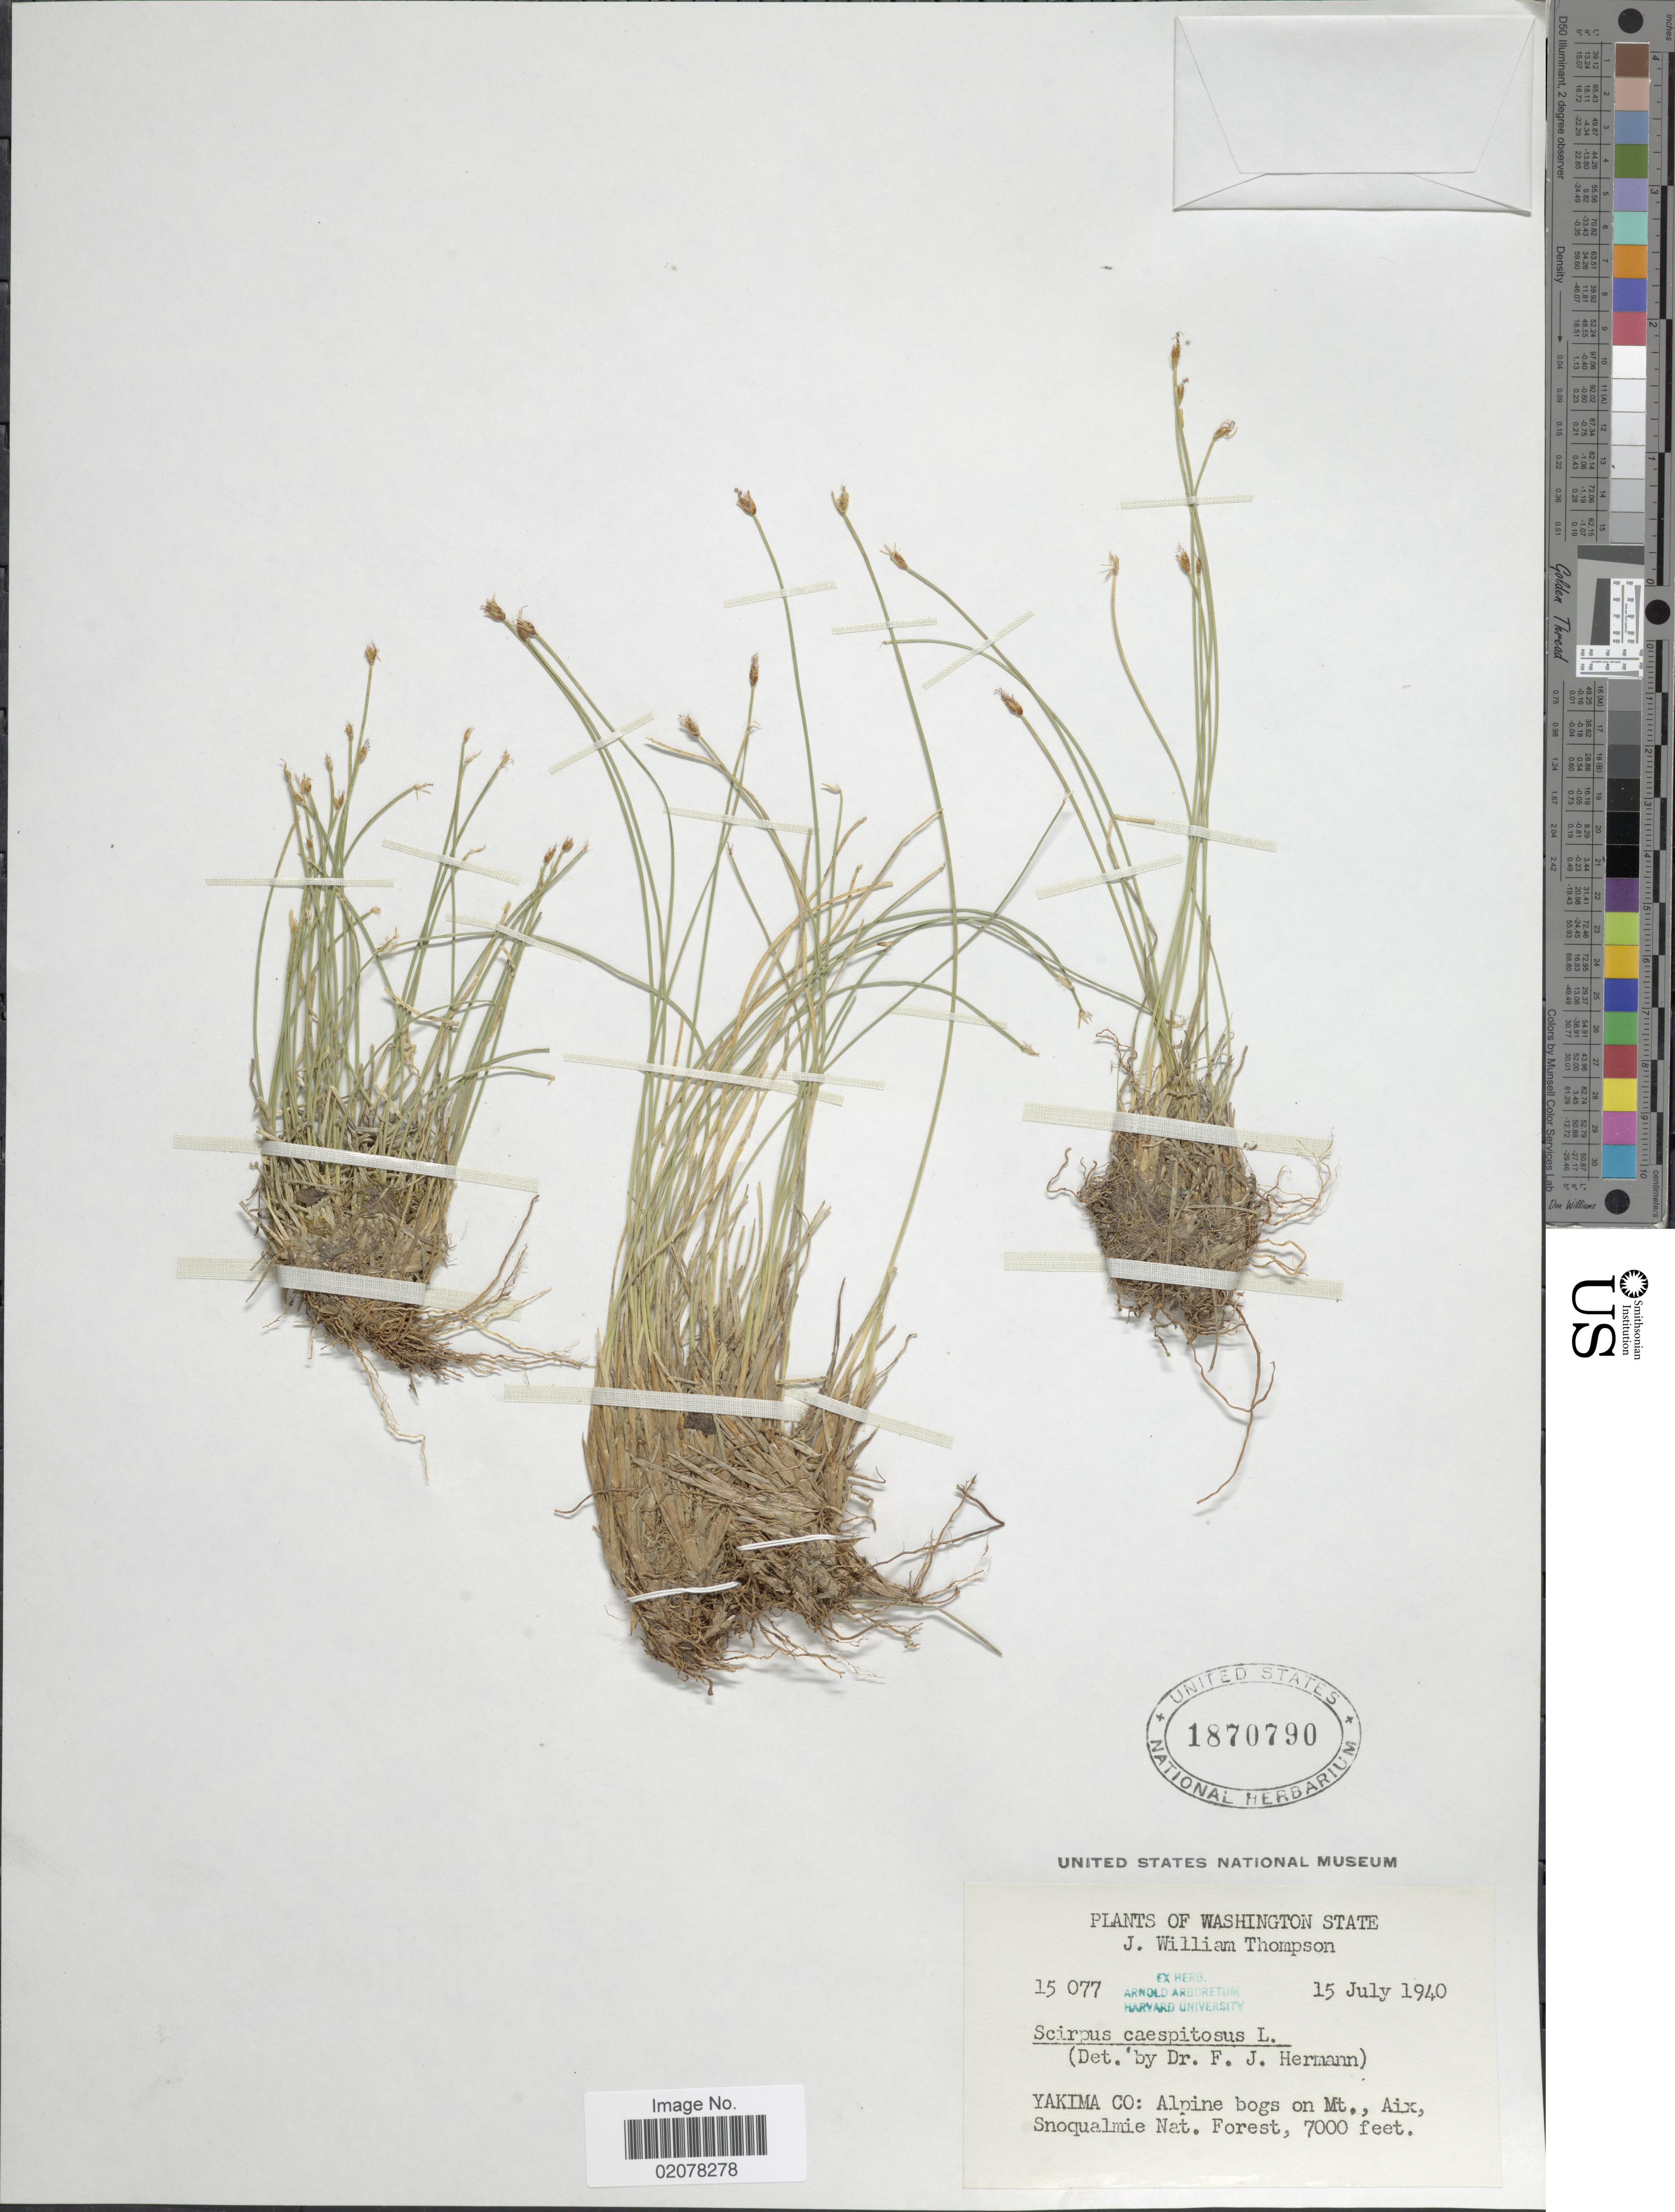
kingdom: Plantae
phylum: Tracheophyta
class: Liliopsida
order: Poales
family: Cyperaceae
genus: Trichophorum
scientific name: Trichophorum cespitosum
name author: (L.) Hartm.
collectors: J. W. Thompson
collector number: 15077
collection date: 1940-07-15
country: United States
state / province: Washington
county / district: Yakima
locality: Yakima Co: Alpine bogs on Mt., Aix Snoqualmie Nat. Forest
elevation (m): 2134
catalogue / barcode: US 1870790